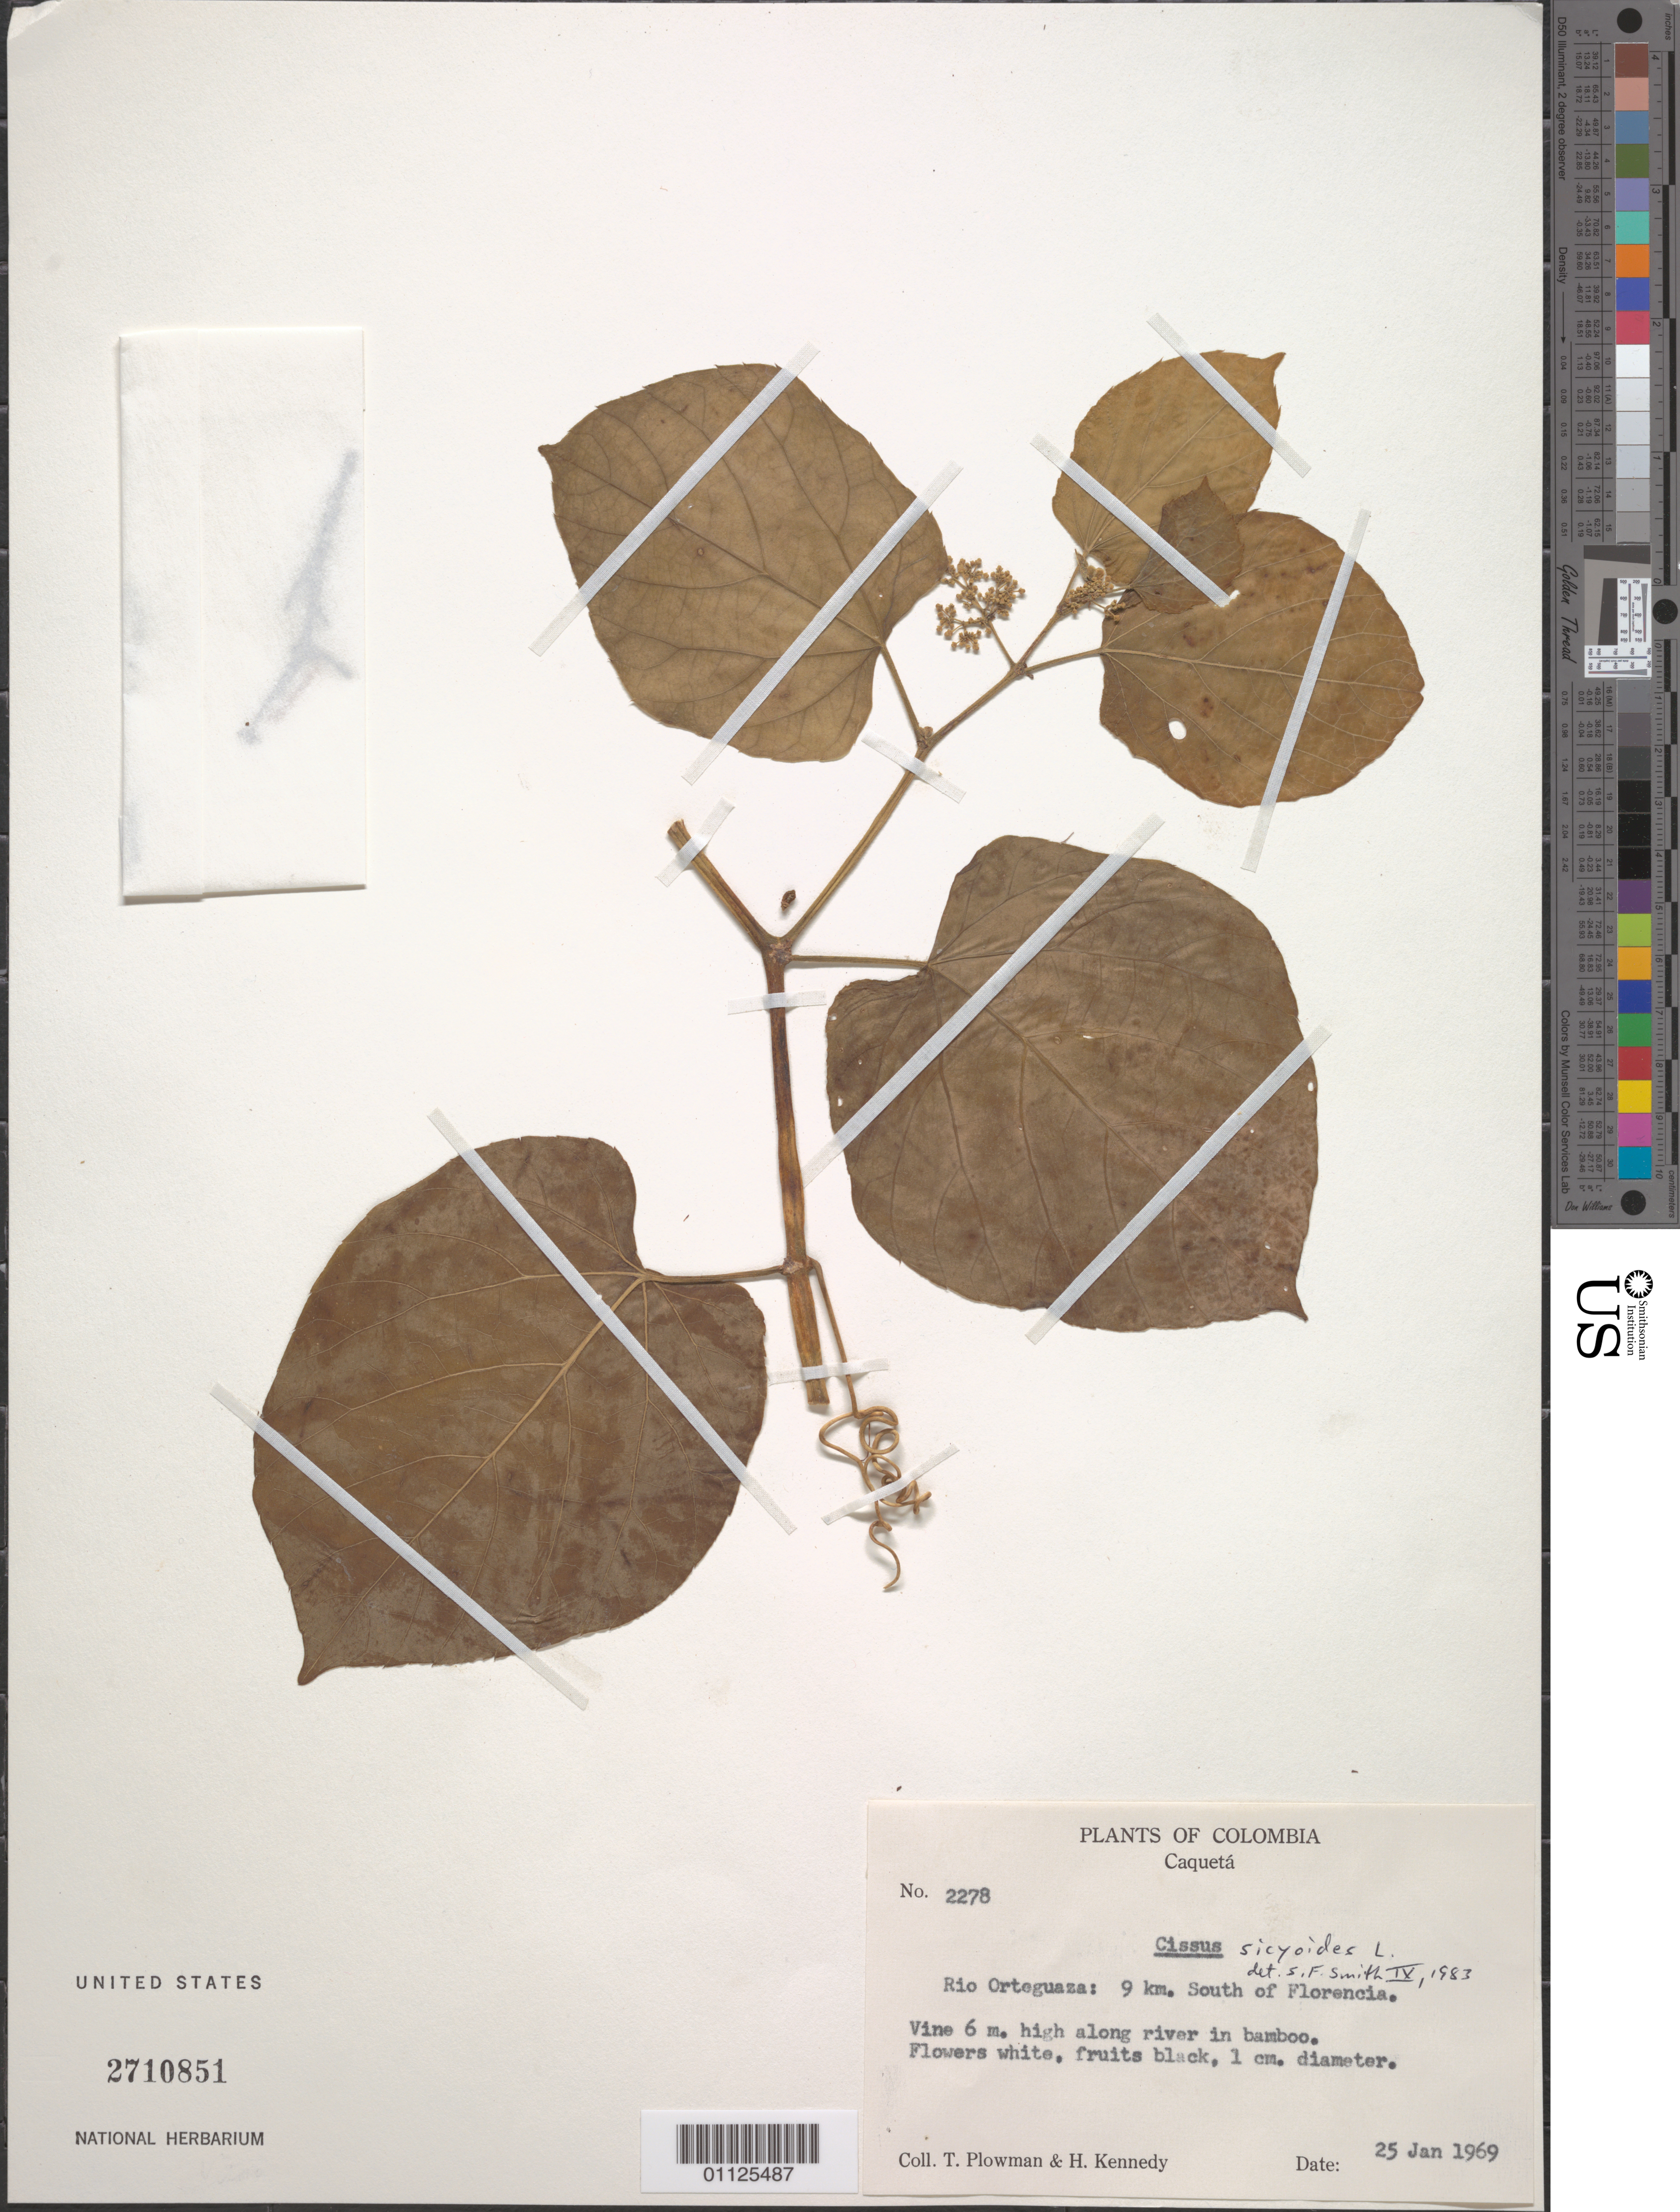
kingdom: Plantae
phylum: Tracheophyta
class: Magnoliopsida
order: Vitales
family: Vitaceae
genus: Cissus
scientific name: Cissus verticillata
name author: (L.) Nicolson & C.E. Jarvis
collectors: T. Plowman & H. Kennedy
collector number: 2278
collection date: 1969-01-25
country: Colombia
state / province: Caquetá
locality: Rio Orteguaza: 9 km S of Florencia.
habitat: Vine. Along river in bamboo.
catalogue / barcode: US 2710851